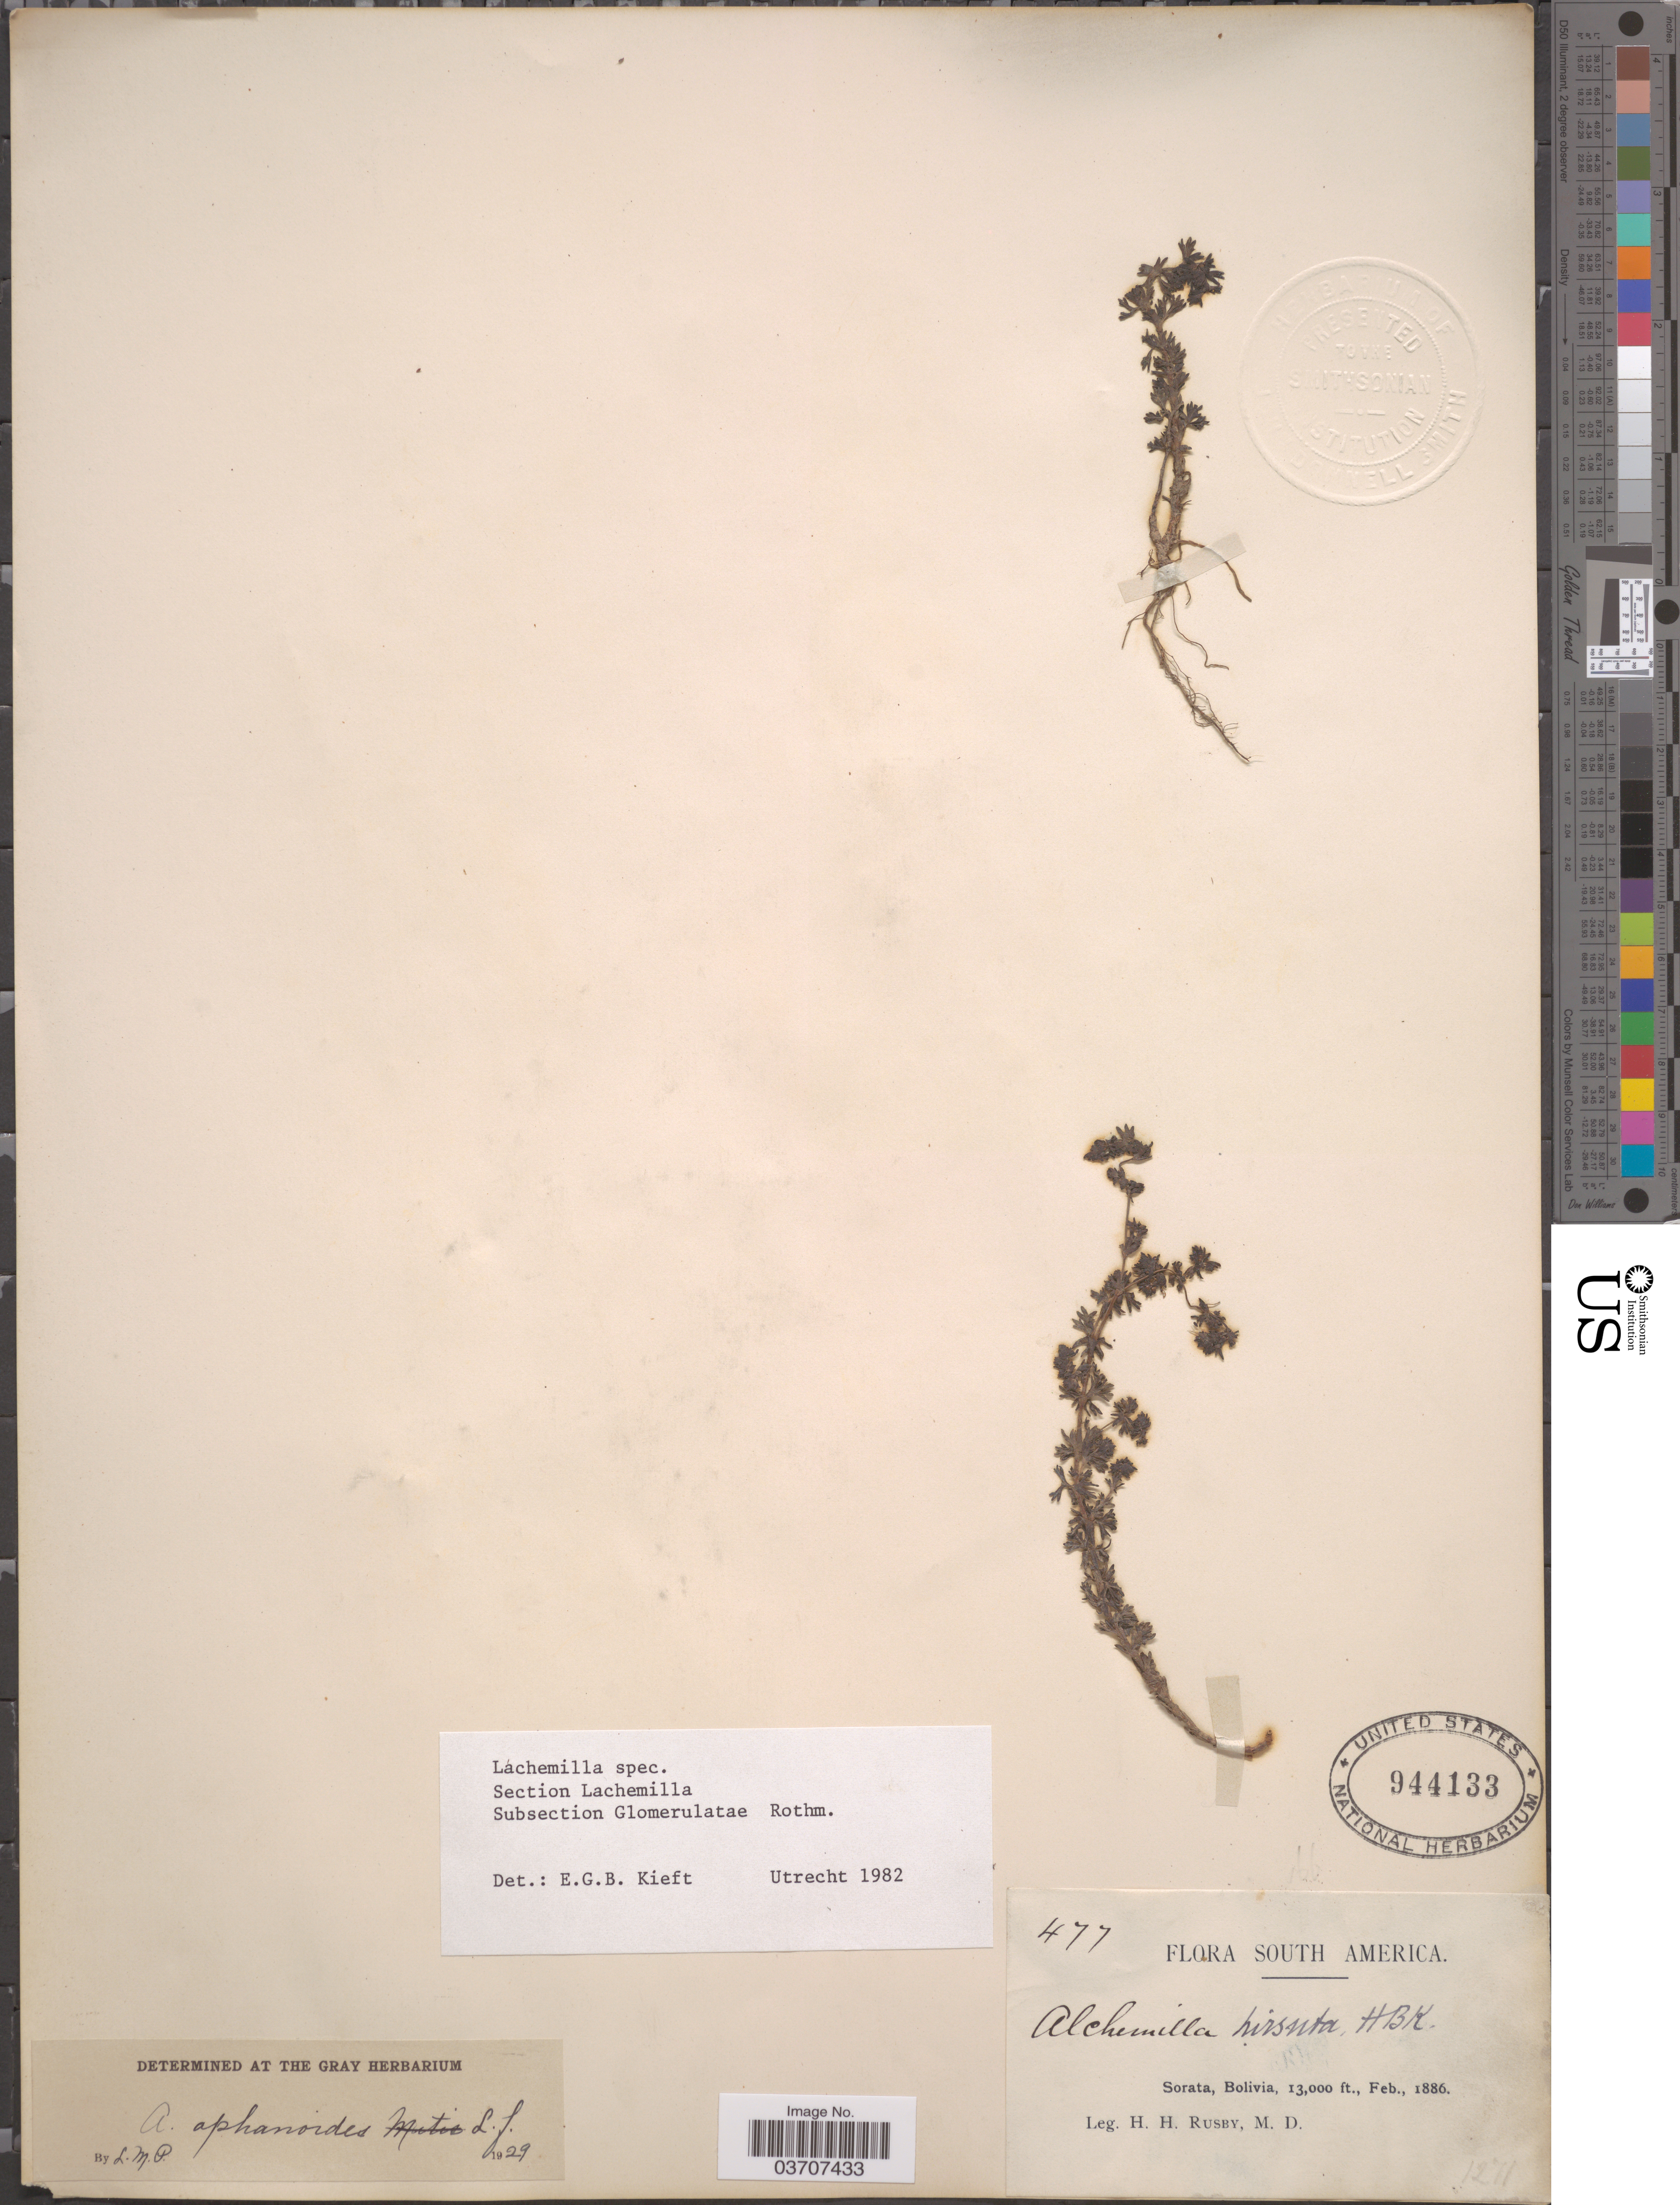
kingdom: Plantae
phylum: Tracheophyta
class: Magnoliopsida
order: Rosales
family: Rosaceae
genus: Lachemilla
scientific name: Lachemilla sp.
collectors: H. H. Rusby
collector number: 477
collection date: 1886-02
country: Bolivia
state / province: La Páz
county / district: Larecaja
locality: Sorata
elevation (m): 3962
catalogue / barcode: US 944133